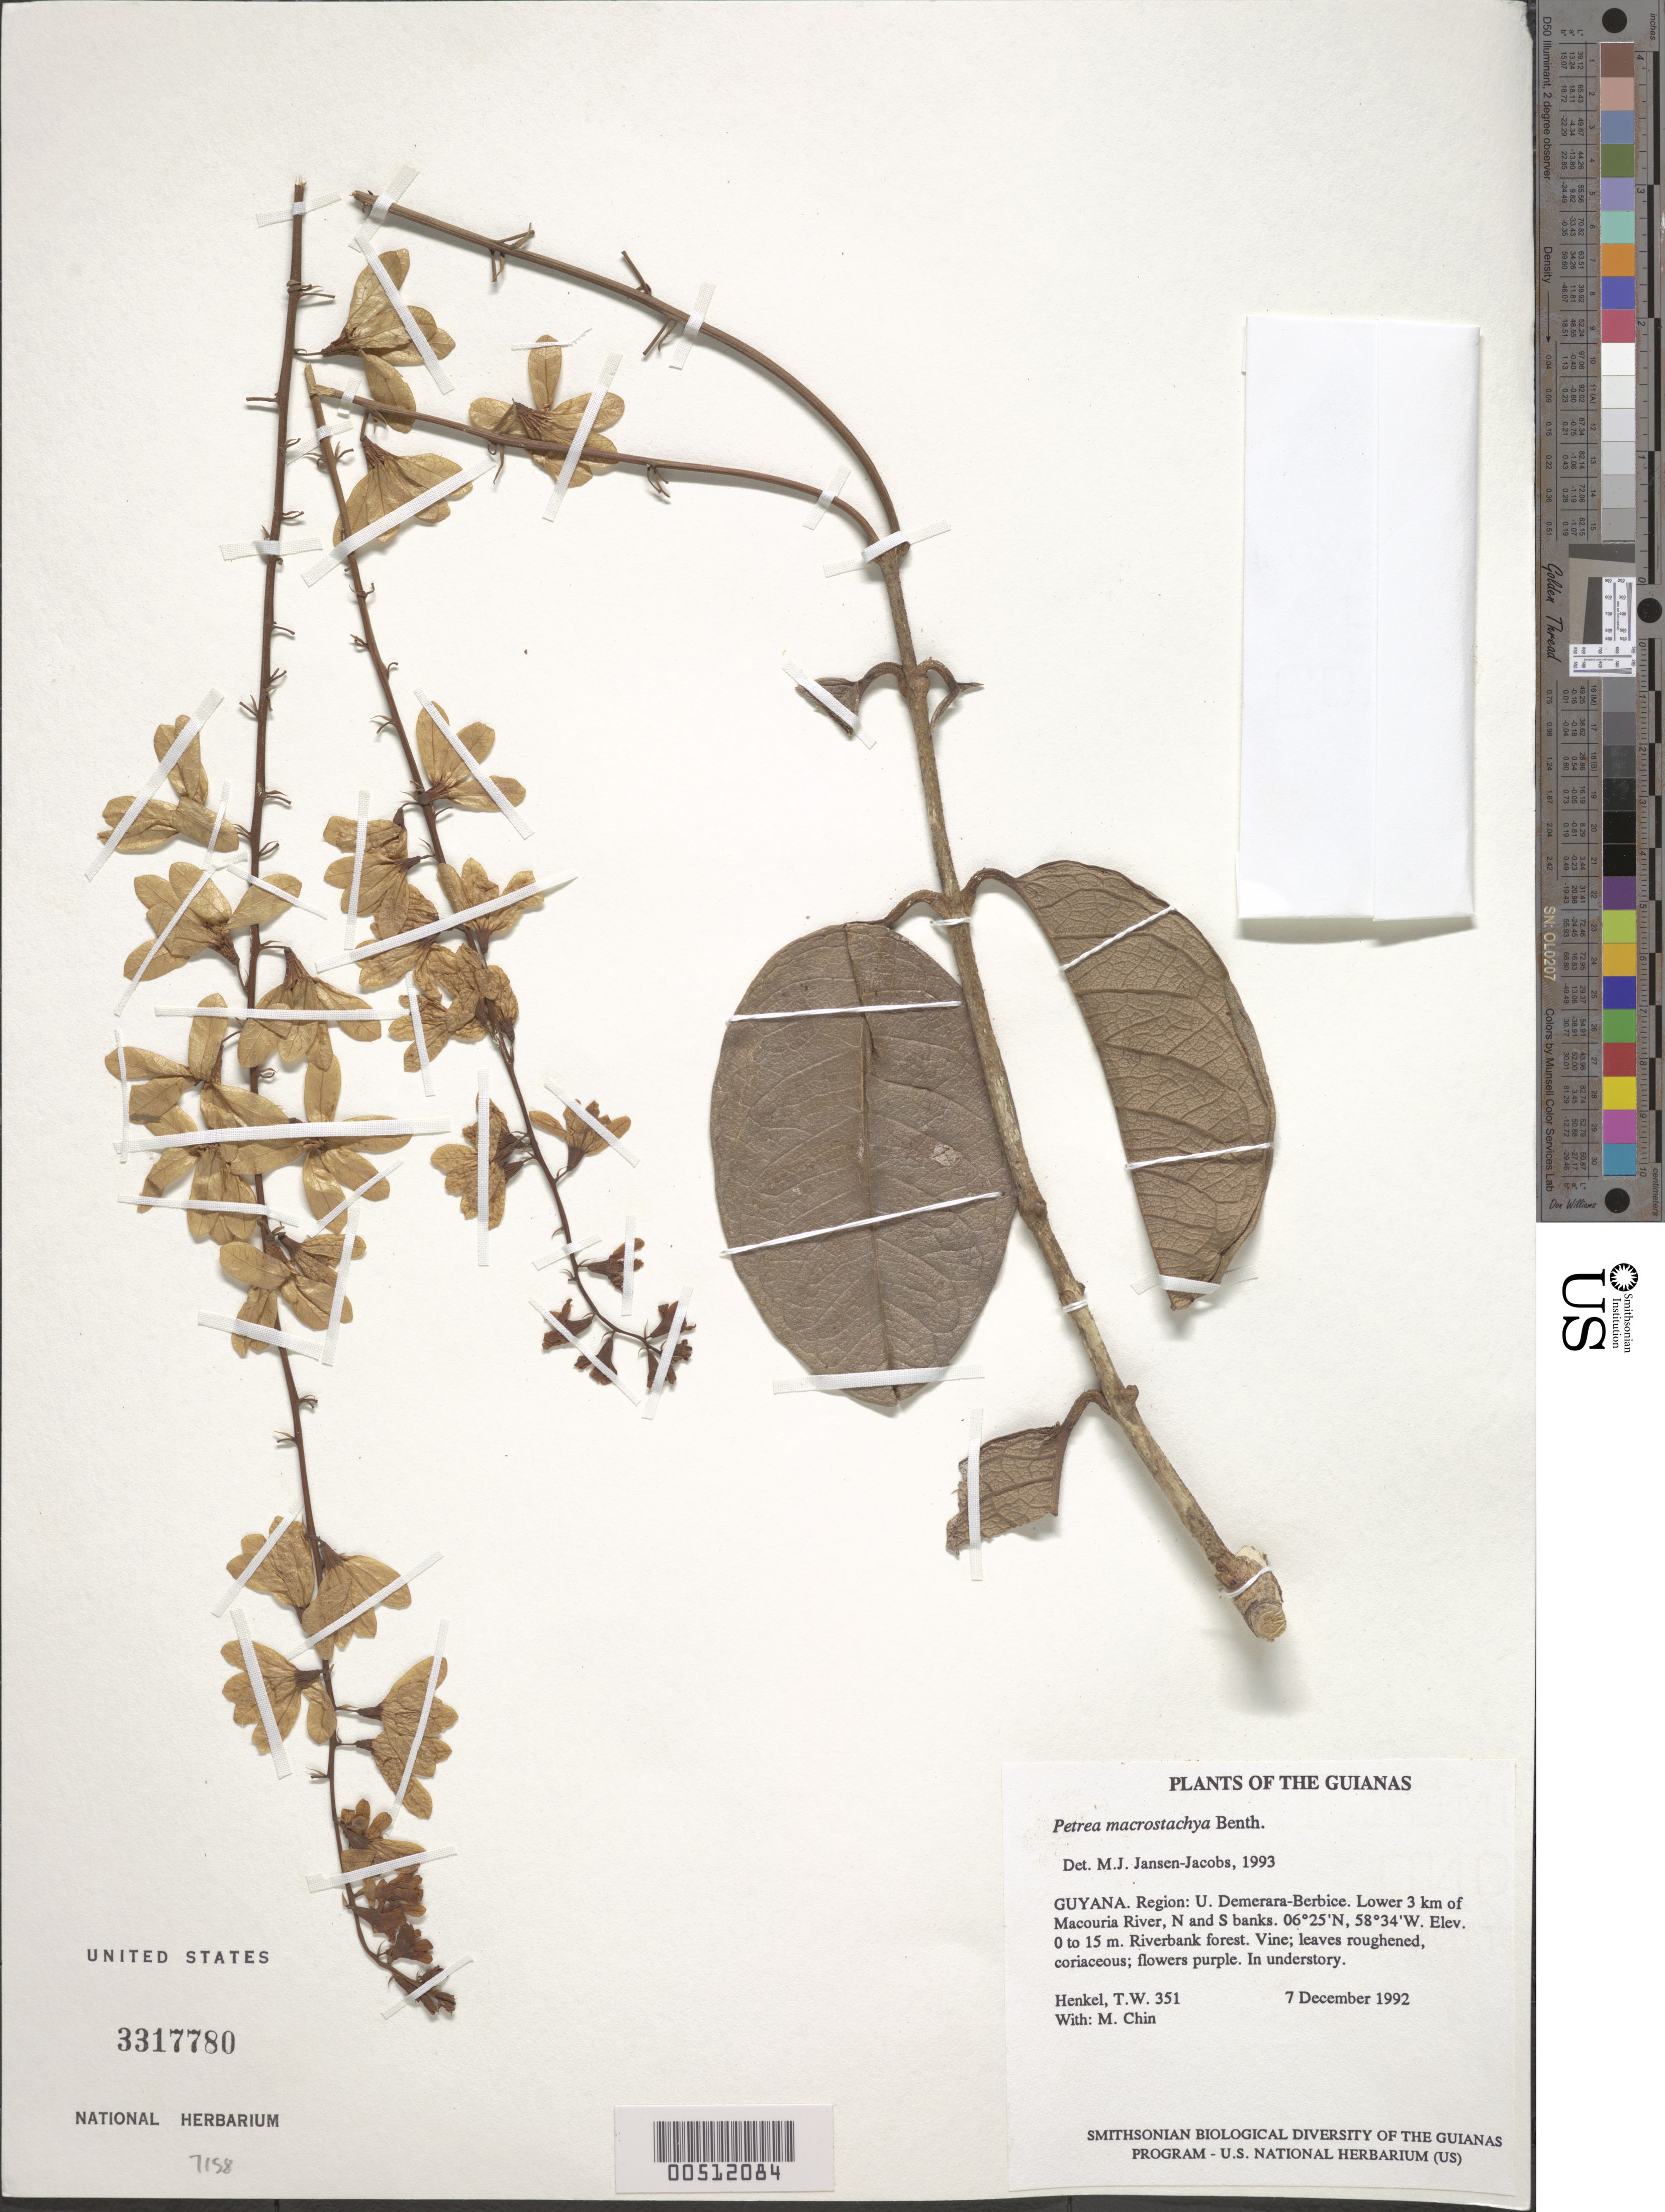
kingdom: Plantae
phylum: Tracheophyta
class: Magnoliopsida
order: Lamiales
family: Verbenaceae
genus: Petrea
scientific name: Petrea bracteata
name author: Steud.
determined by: Jansen-Jacobs, M. J., (U), Nationaal Herbarium Nederland, Utrecht University branch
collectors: T. Henkel & M. Chin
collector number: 351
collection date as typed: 7 December 1992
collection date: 1992-12-07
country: Guyana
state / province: U. Demerara-Berbice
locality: Lower 3 km of Macouria River, N and S banks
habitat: Riverbank forest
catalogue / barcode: US 3317780